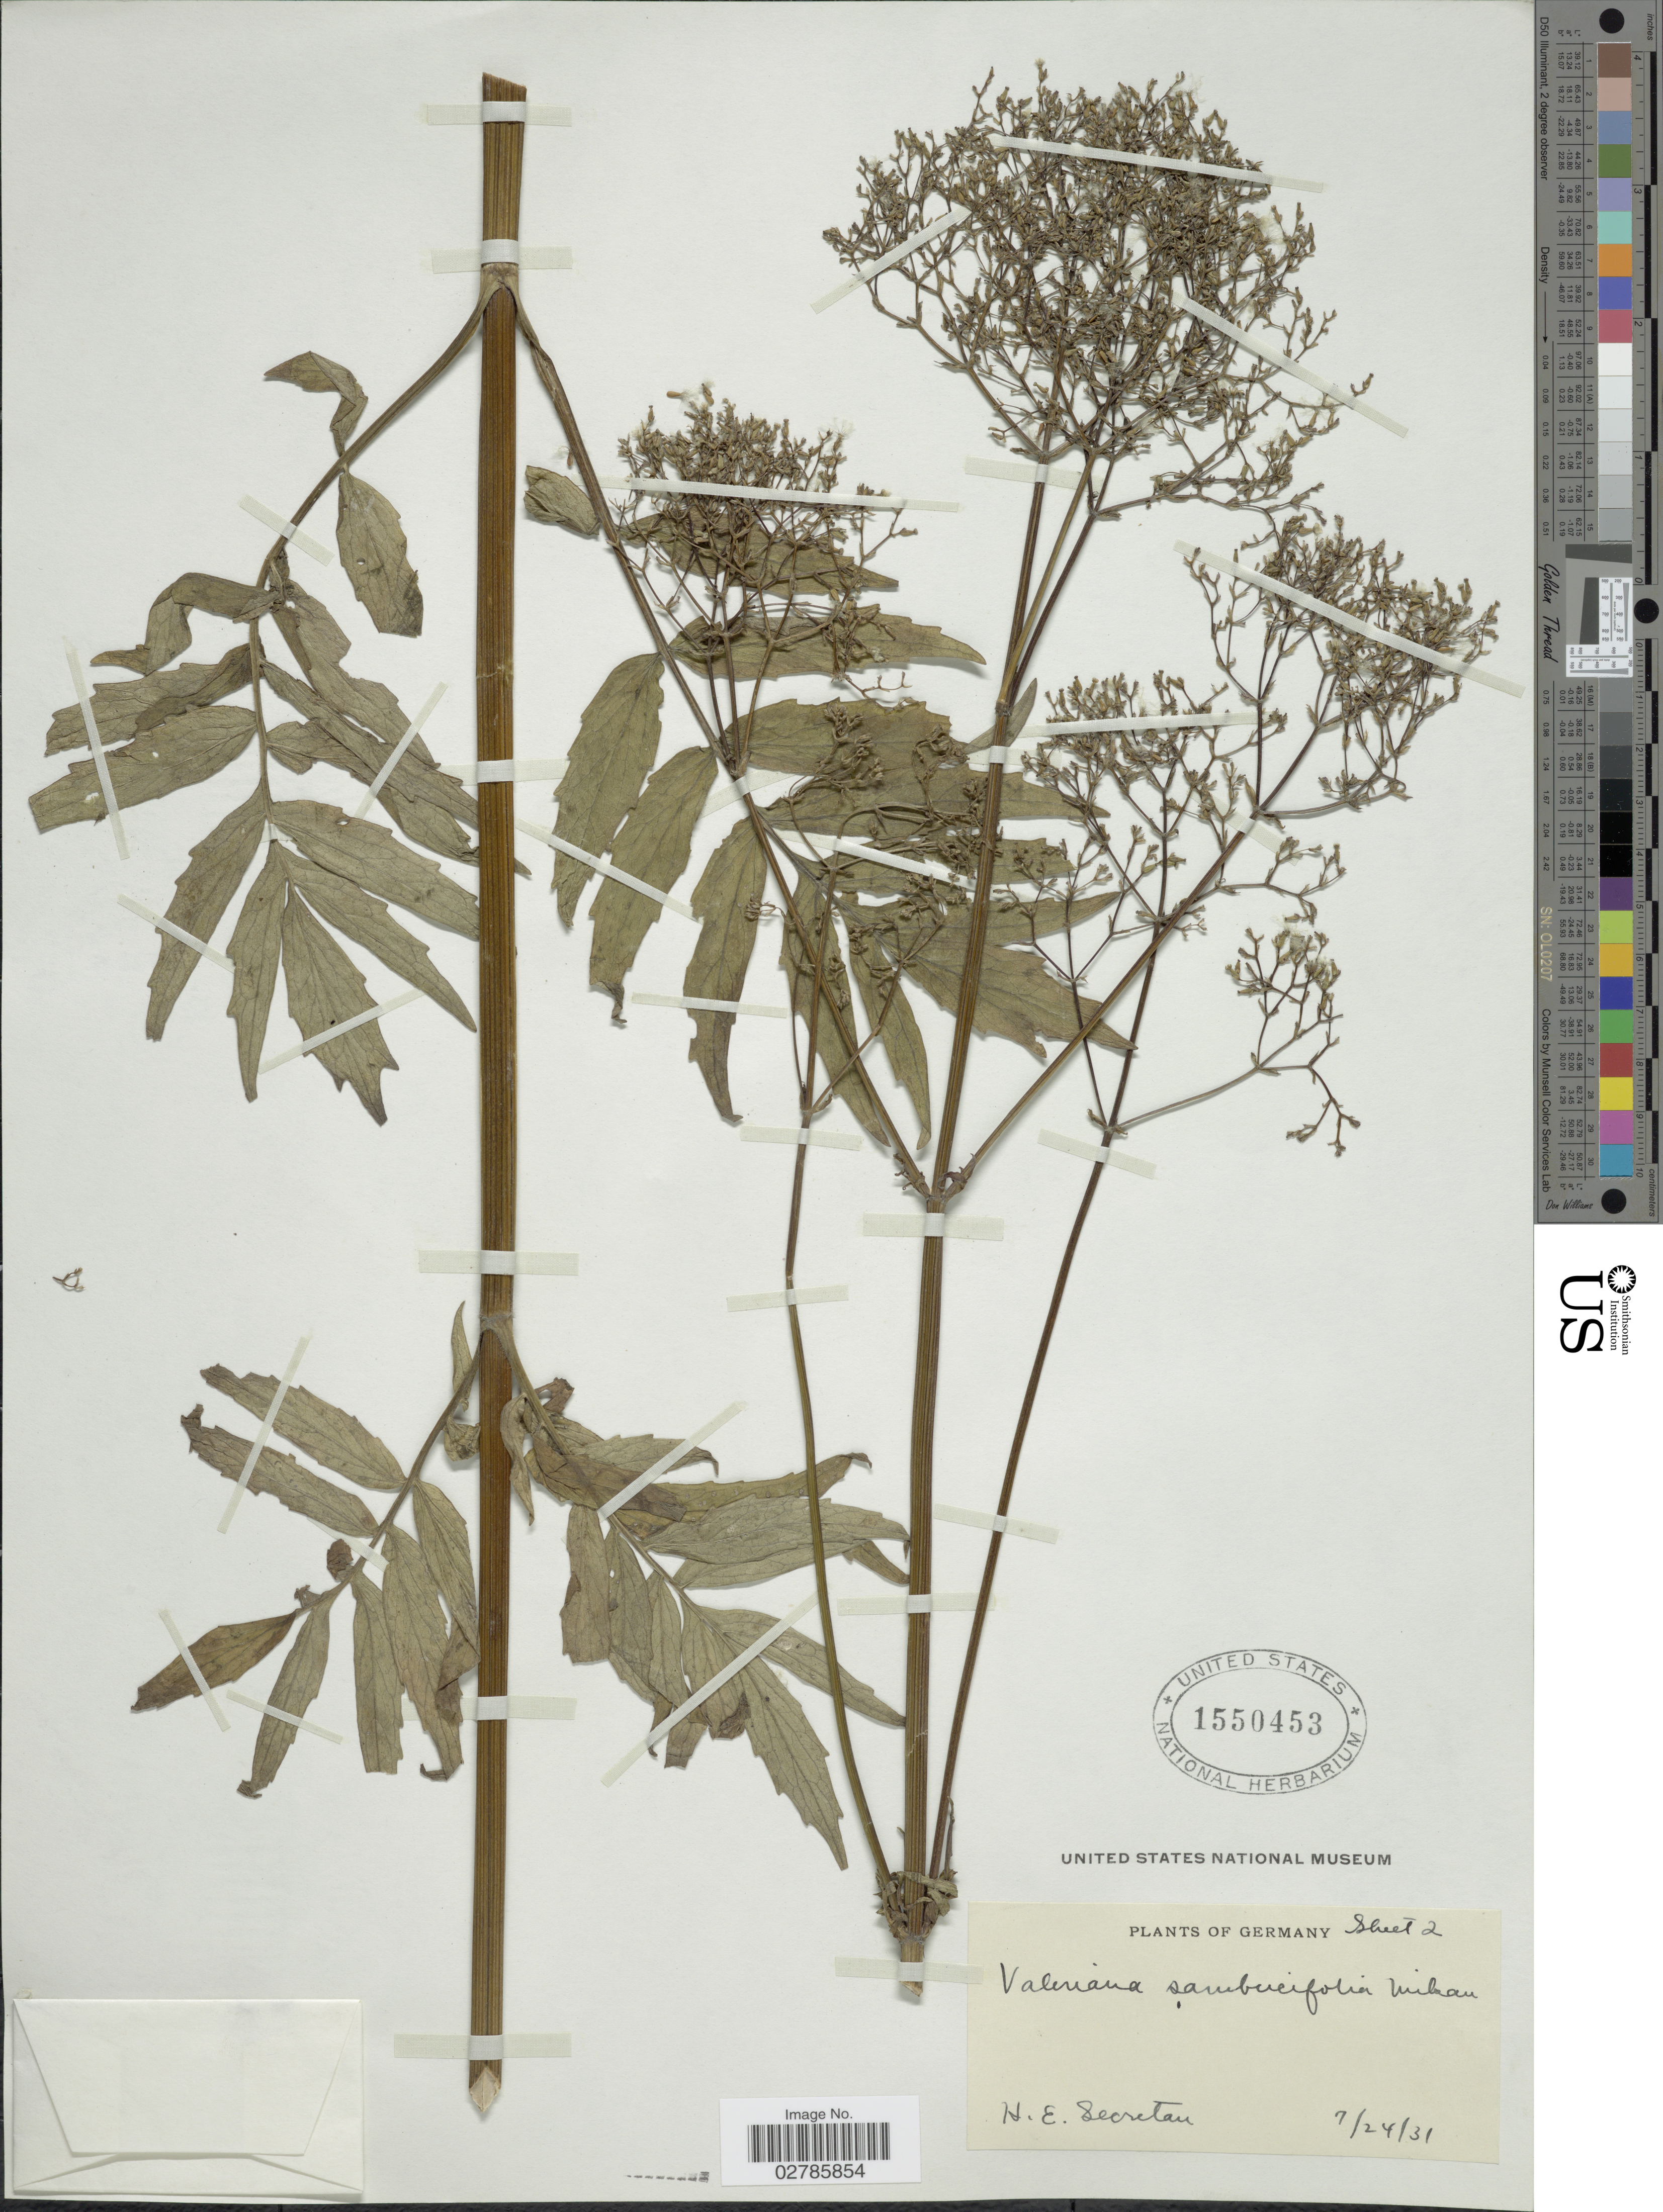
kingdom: Plantae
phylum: Tracheophyta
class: Magnoliopsida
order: Dipsacales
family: Caprifoliaceae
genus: Valeriana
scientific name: Valeriana sambucifolia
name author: J.C. Mikan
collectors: H. Secretan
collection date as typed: Transcribed d/m/y: 24/7/31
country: Germany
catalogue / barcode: US 1550453